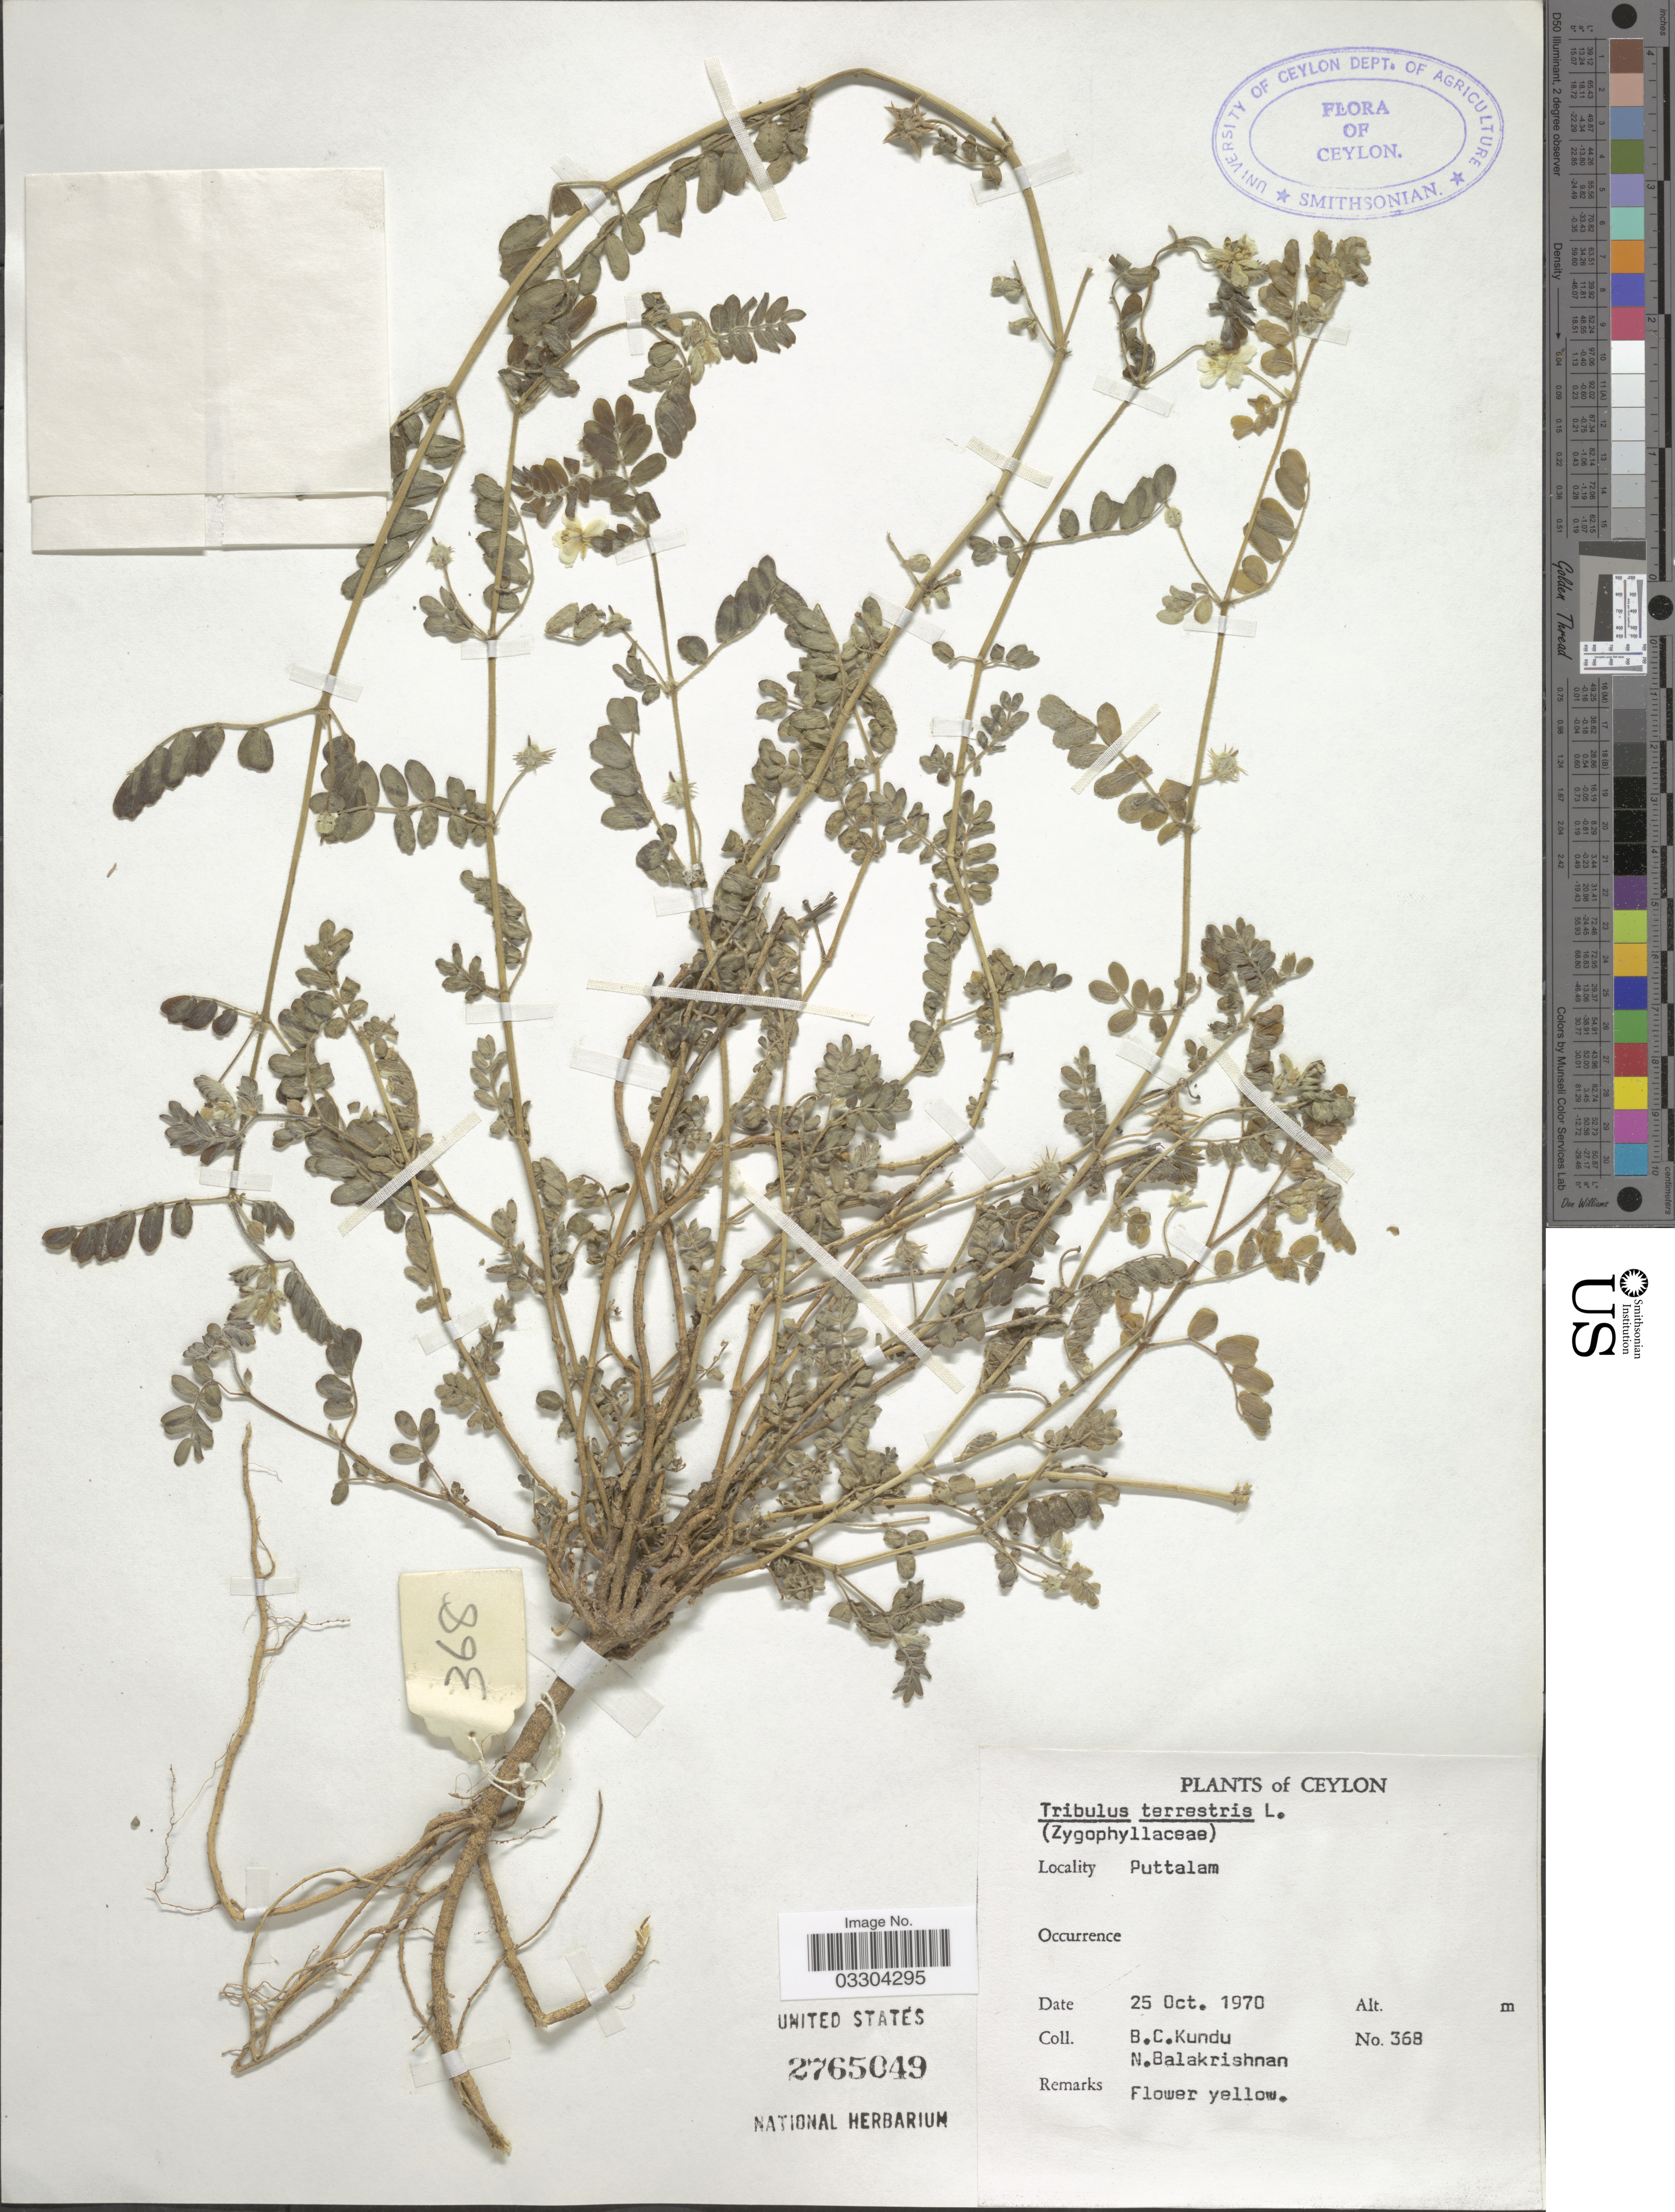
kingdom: Plantae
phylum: Tracheophyta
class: Magnoliopsida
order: Zygophyllales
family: Zygophyllaceae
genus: Tribulus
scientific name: Tribulus terrestris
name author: L.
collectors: B. C. Kundu & N. Balakrishnan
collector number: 368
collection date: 1970-10-25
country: Sri Lanka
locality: Ceylon. Puttalam.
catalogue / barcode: US 2765049